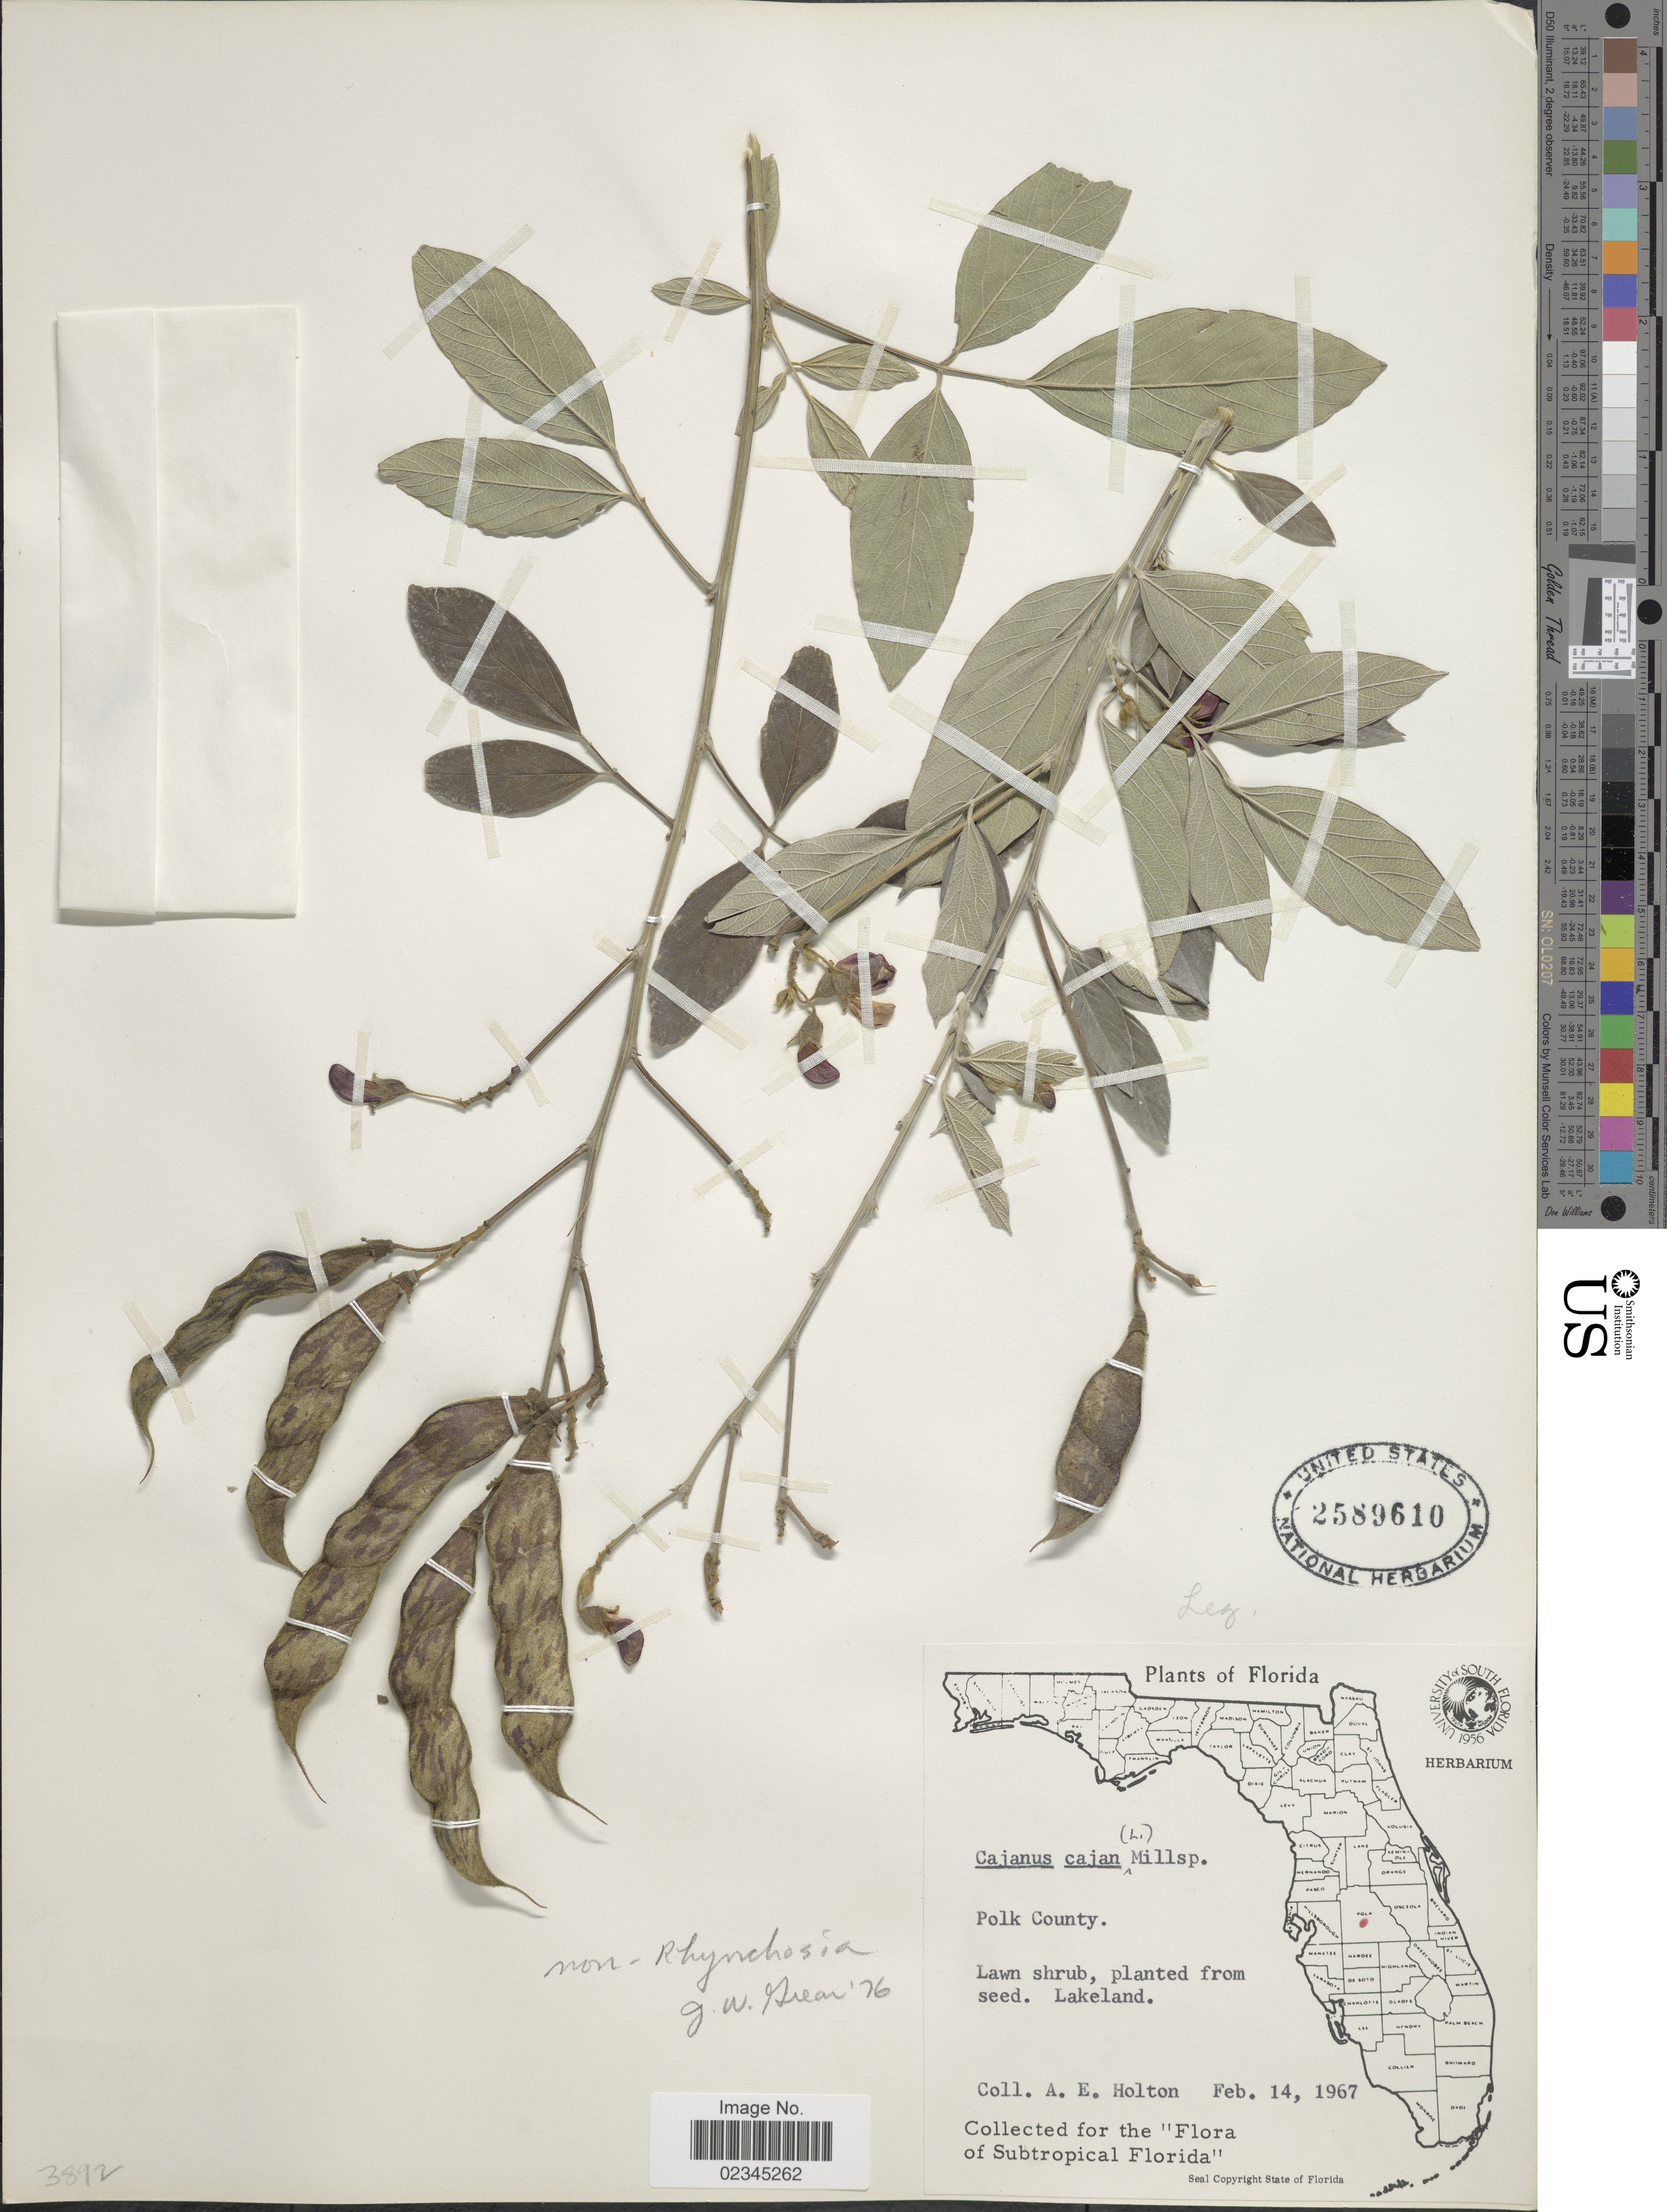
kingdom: Plantae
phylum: Tracheophyta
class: Magnoliopsida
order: Fabales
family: Fabaceae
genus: Cajanus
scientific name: Cajanus cajan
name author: (L.) Huth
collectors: A. Holton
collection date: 1967-02-14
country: United States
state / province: Florida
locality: Subtropical Florida. Polk County. Lawn shrub. Lakeland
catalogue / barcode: US 2589610